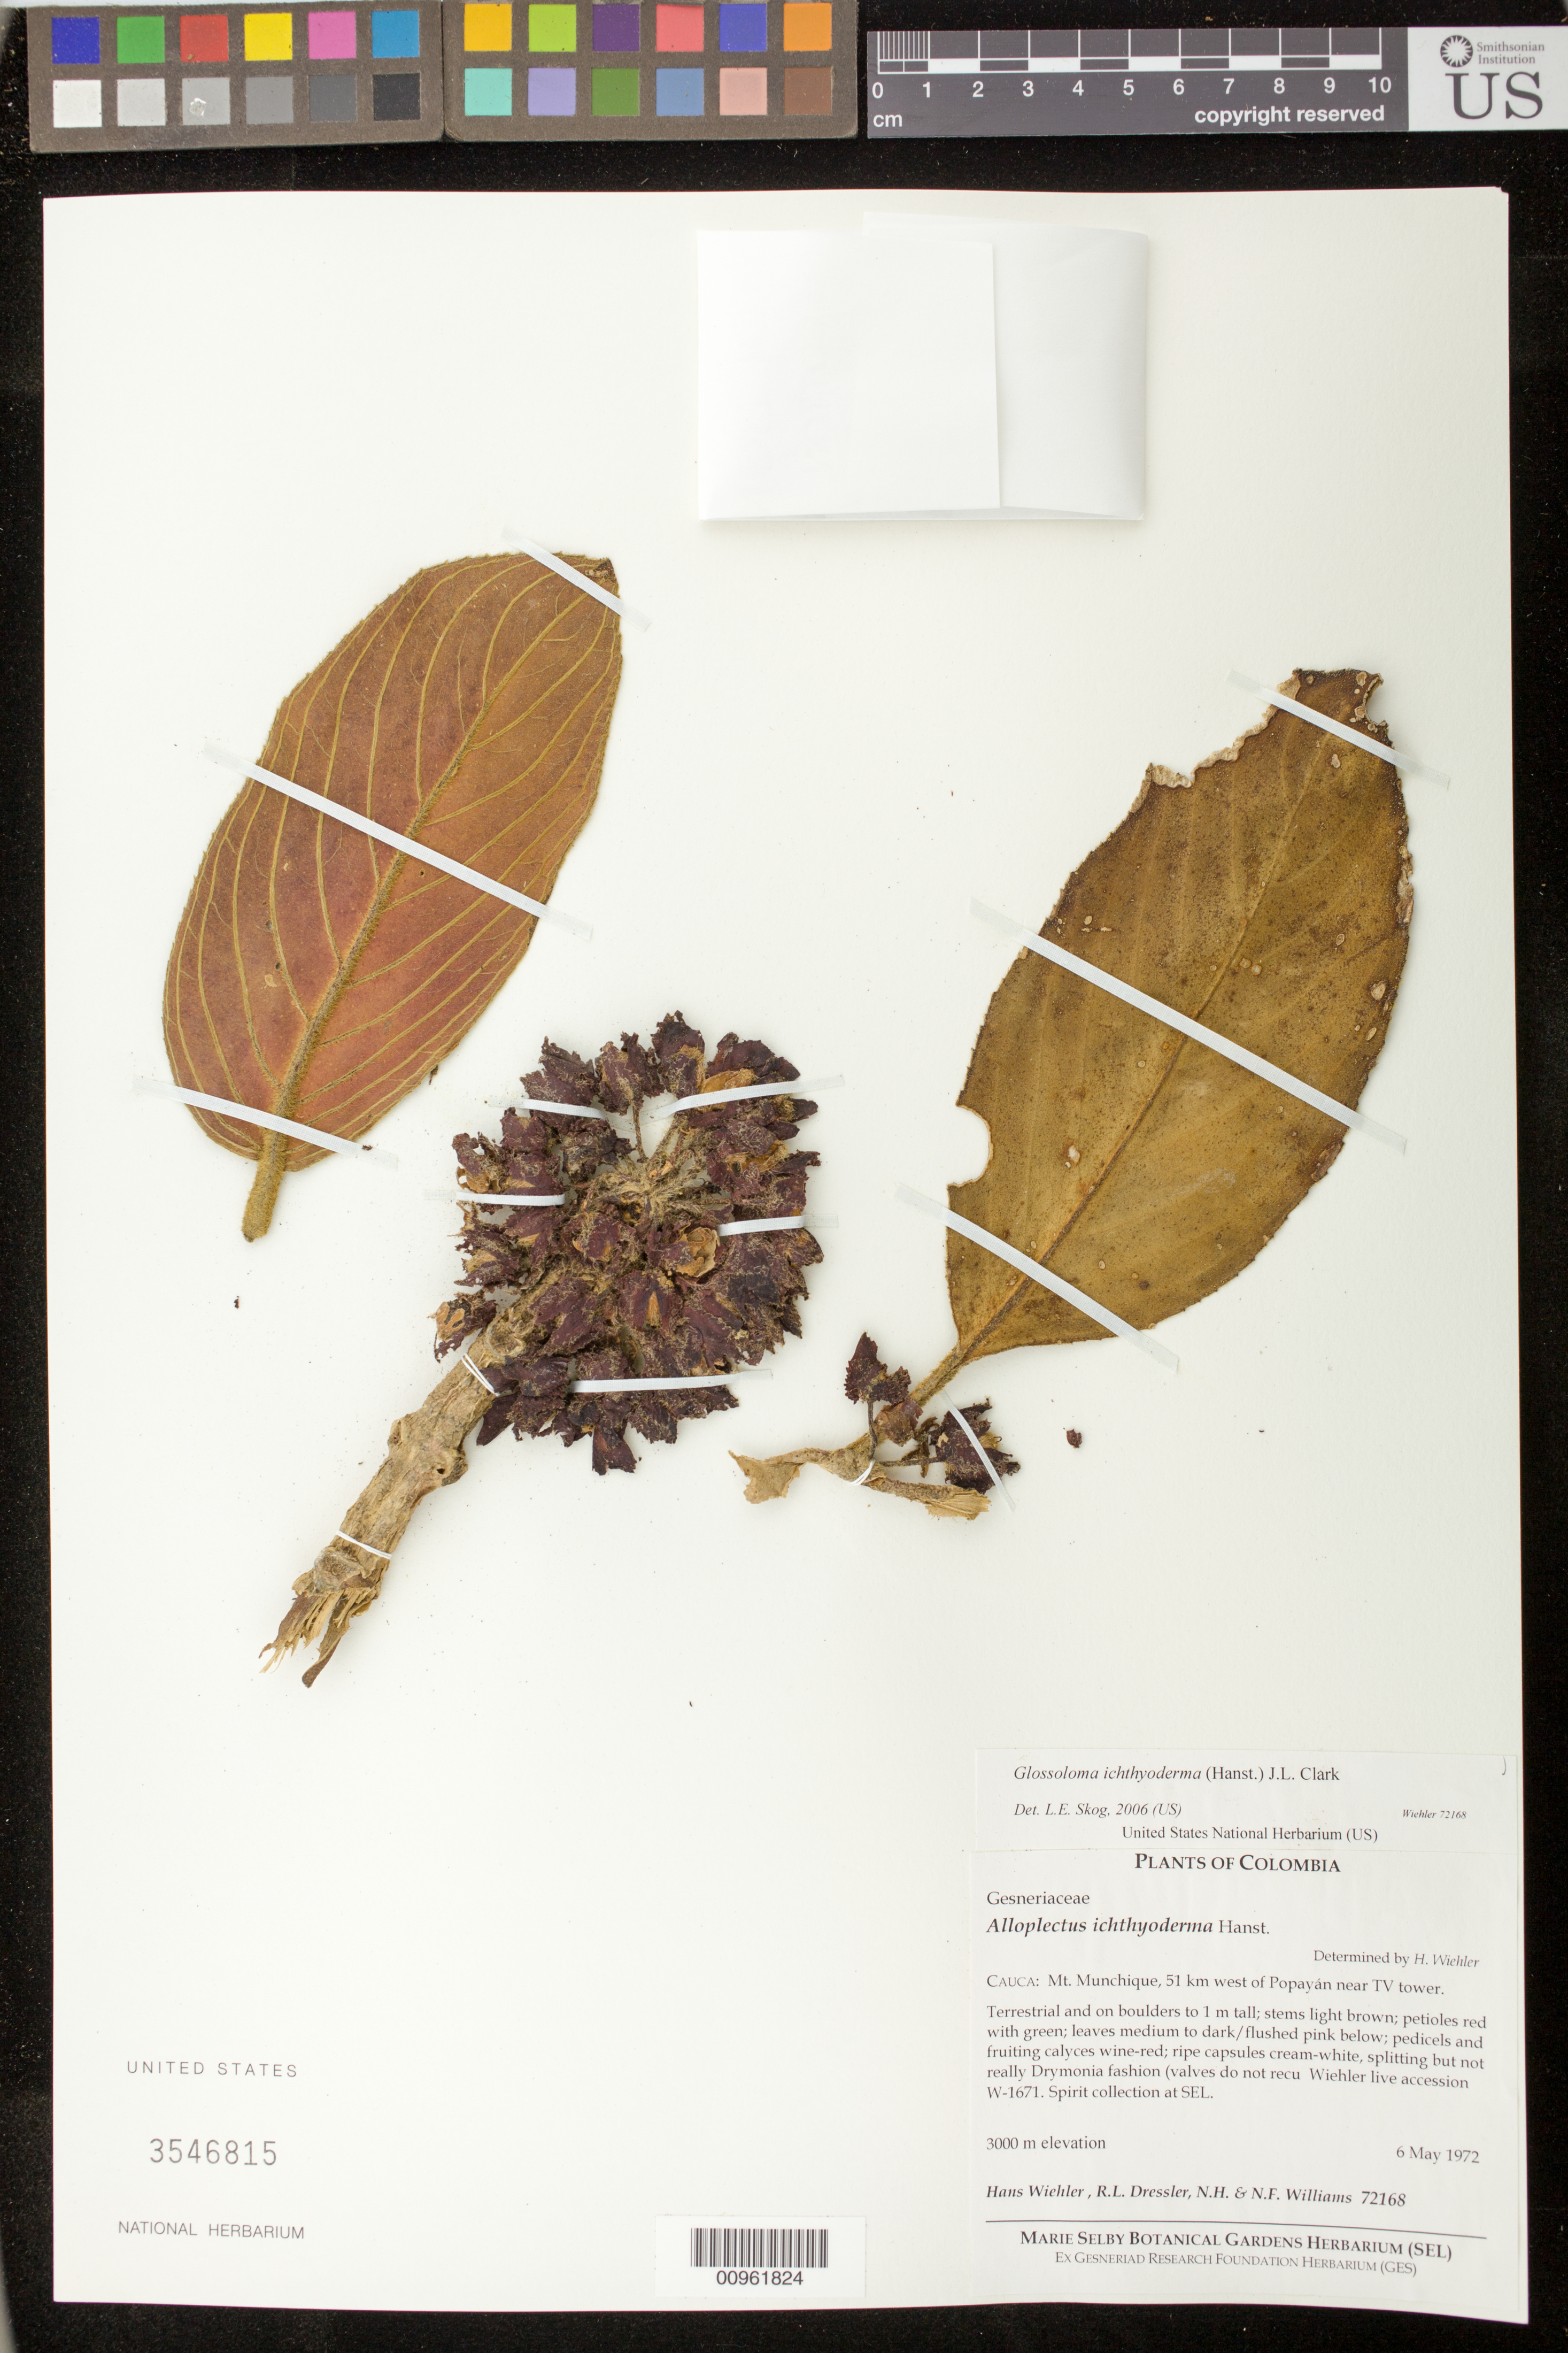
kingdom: Plantae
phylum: Tracheophyta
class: Magnoliopsida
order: Lamiales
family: Gesneriaceae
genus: Glossoloma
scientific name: Glossoloma ichthyoderma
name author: (Hanst.) J.L. Clark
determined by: Skog, Laurence E.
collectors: H. J. Wiehler, R. Dressler, N. H. Williams & N. Williams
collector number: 72168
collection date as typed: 06 May 1972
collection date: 1972-05-06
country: Colombia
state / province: Cauca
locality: Cauca: Mt. Munchique, 51 km west of Popayán near TV tower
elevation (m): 3000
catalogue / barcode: US 3546815